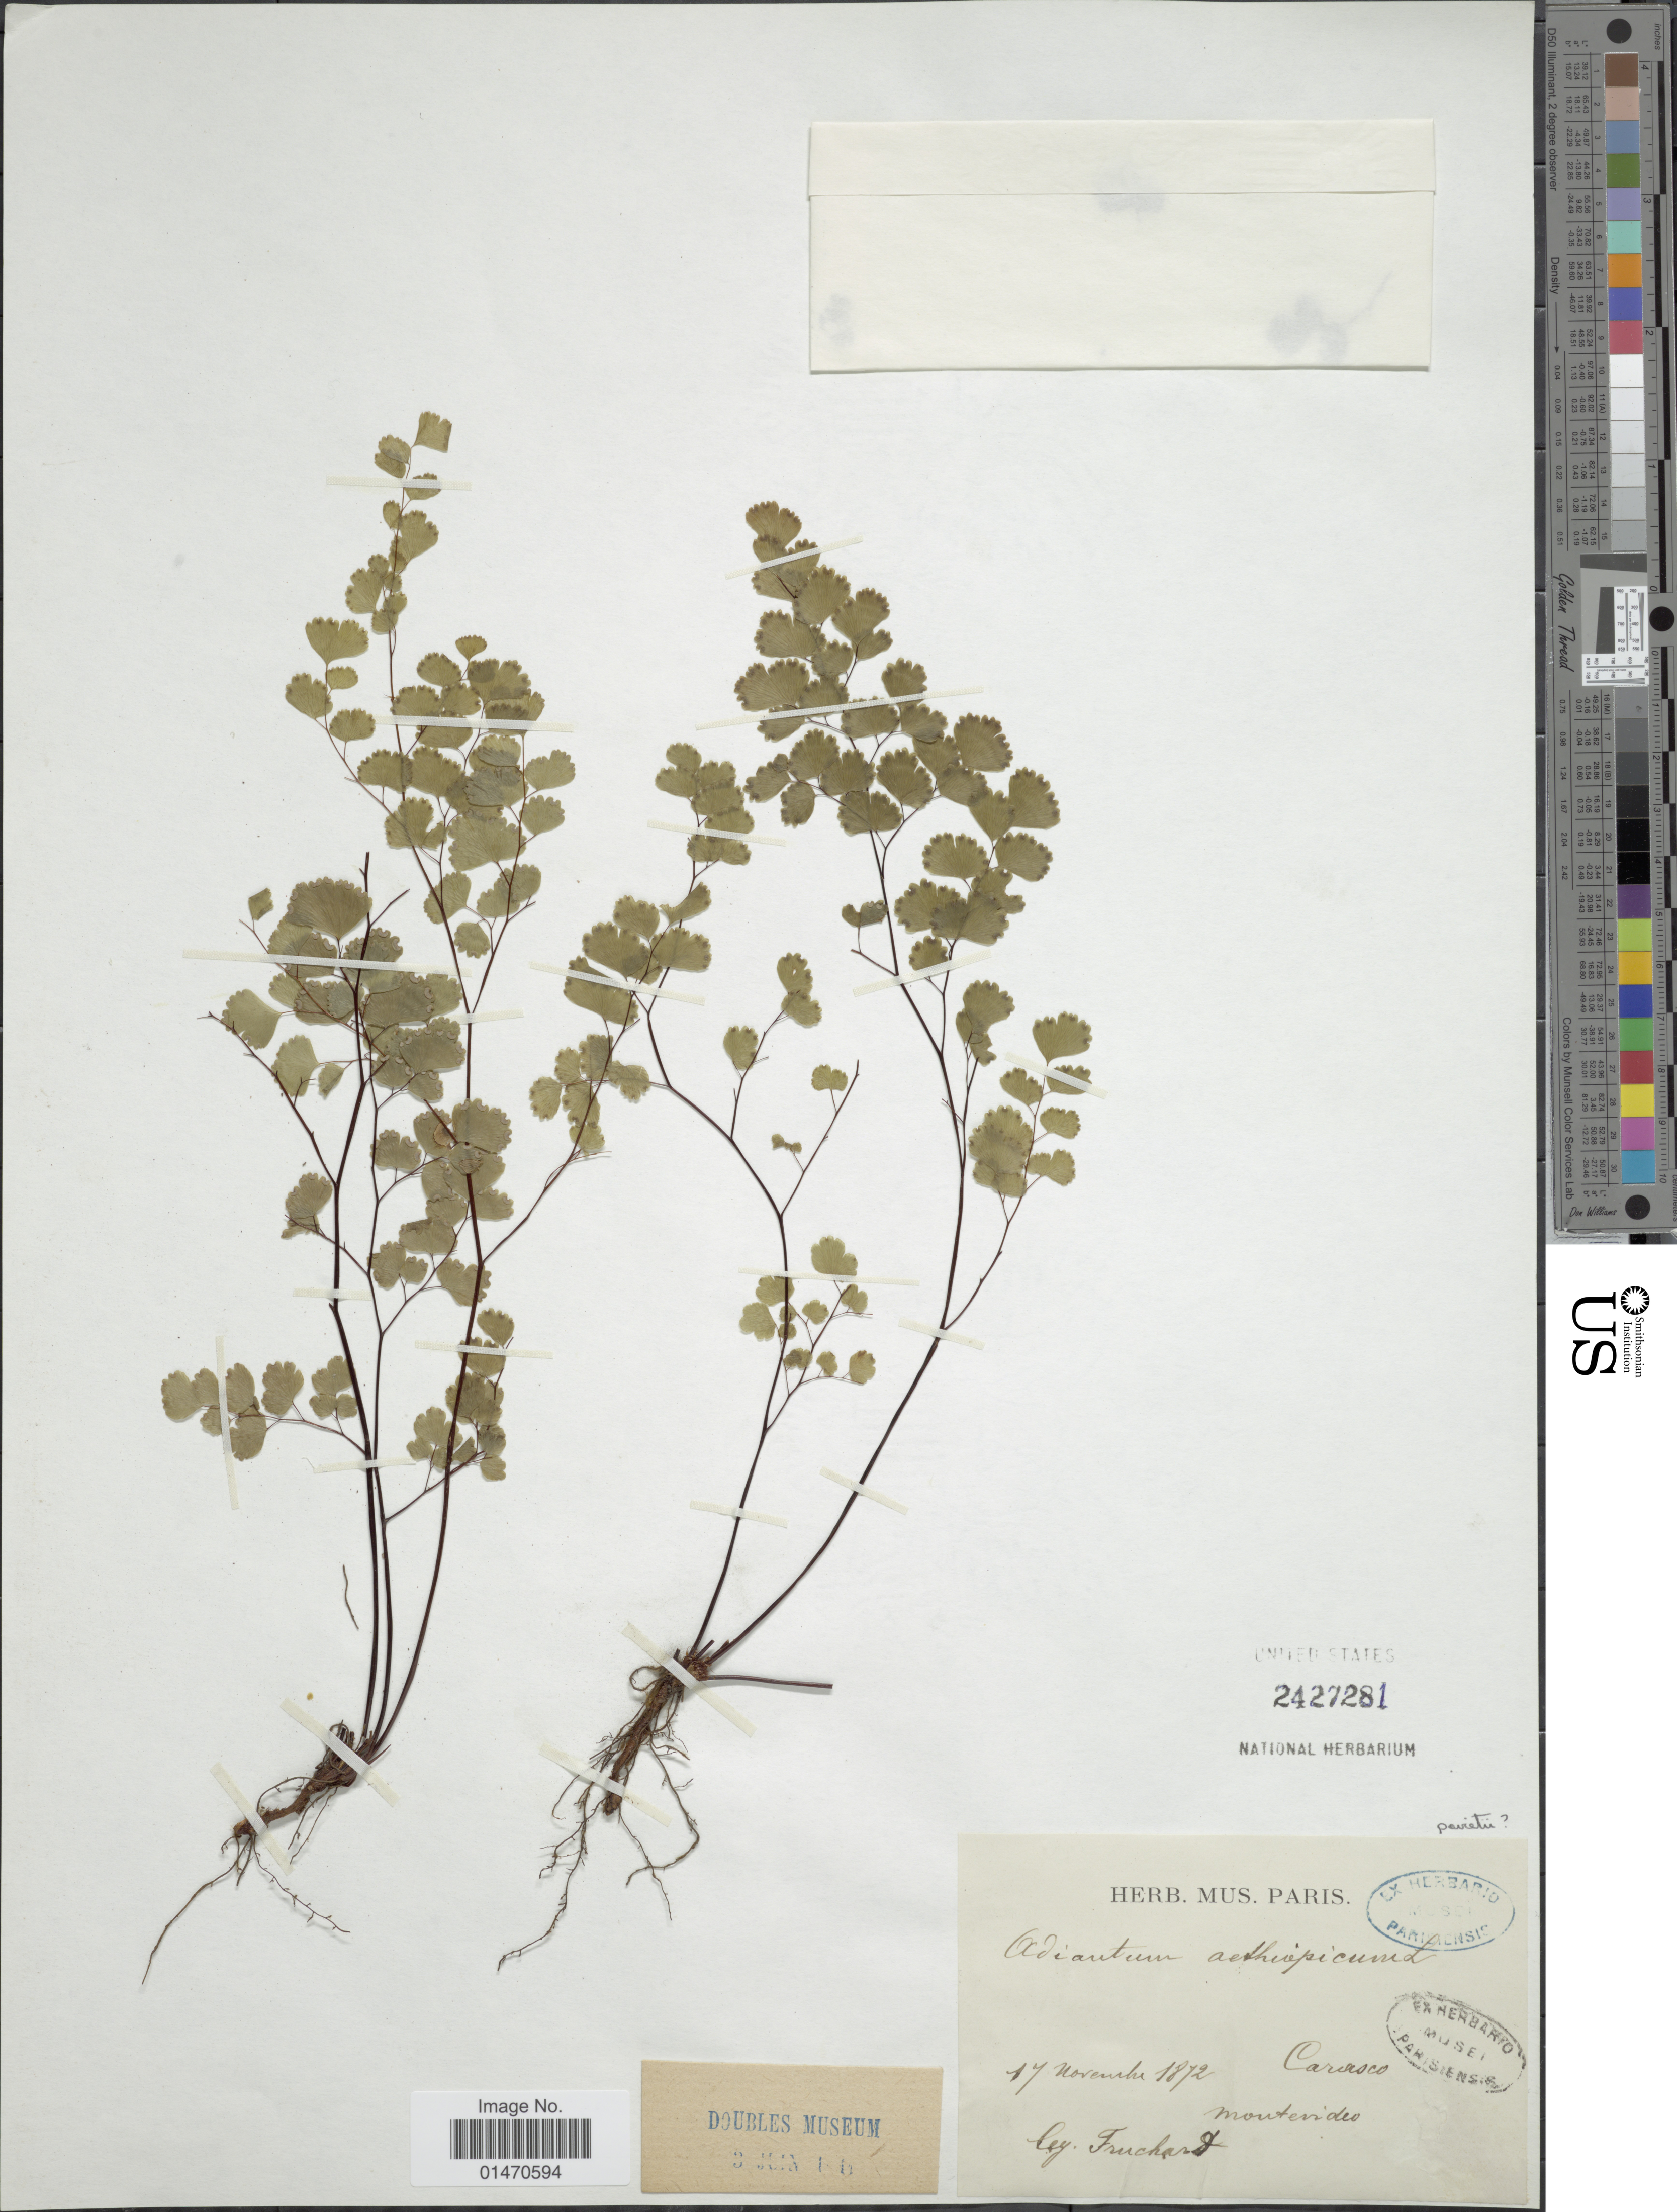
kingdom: Plantae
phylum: Tracheophyta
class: Polypodiopsida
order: Polypodiales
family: Pteridaceae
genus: Adiantum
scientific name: Adiantum lorentzii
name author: Hieron.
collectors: -. Fruchard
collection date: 1872-11-17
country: Uruguay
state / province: Montevideo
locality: Carrasco, Montevideo.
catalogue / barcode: US 2127281